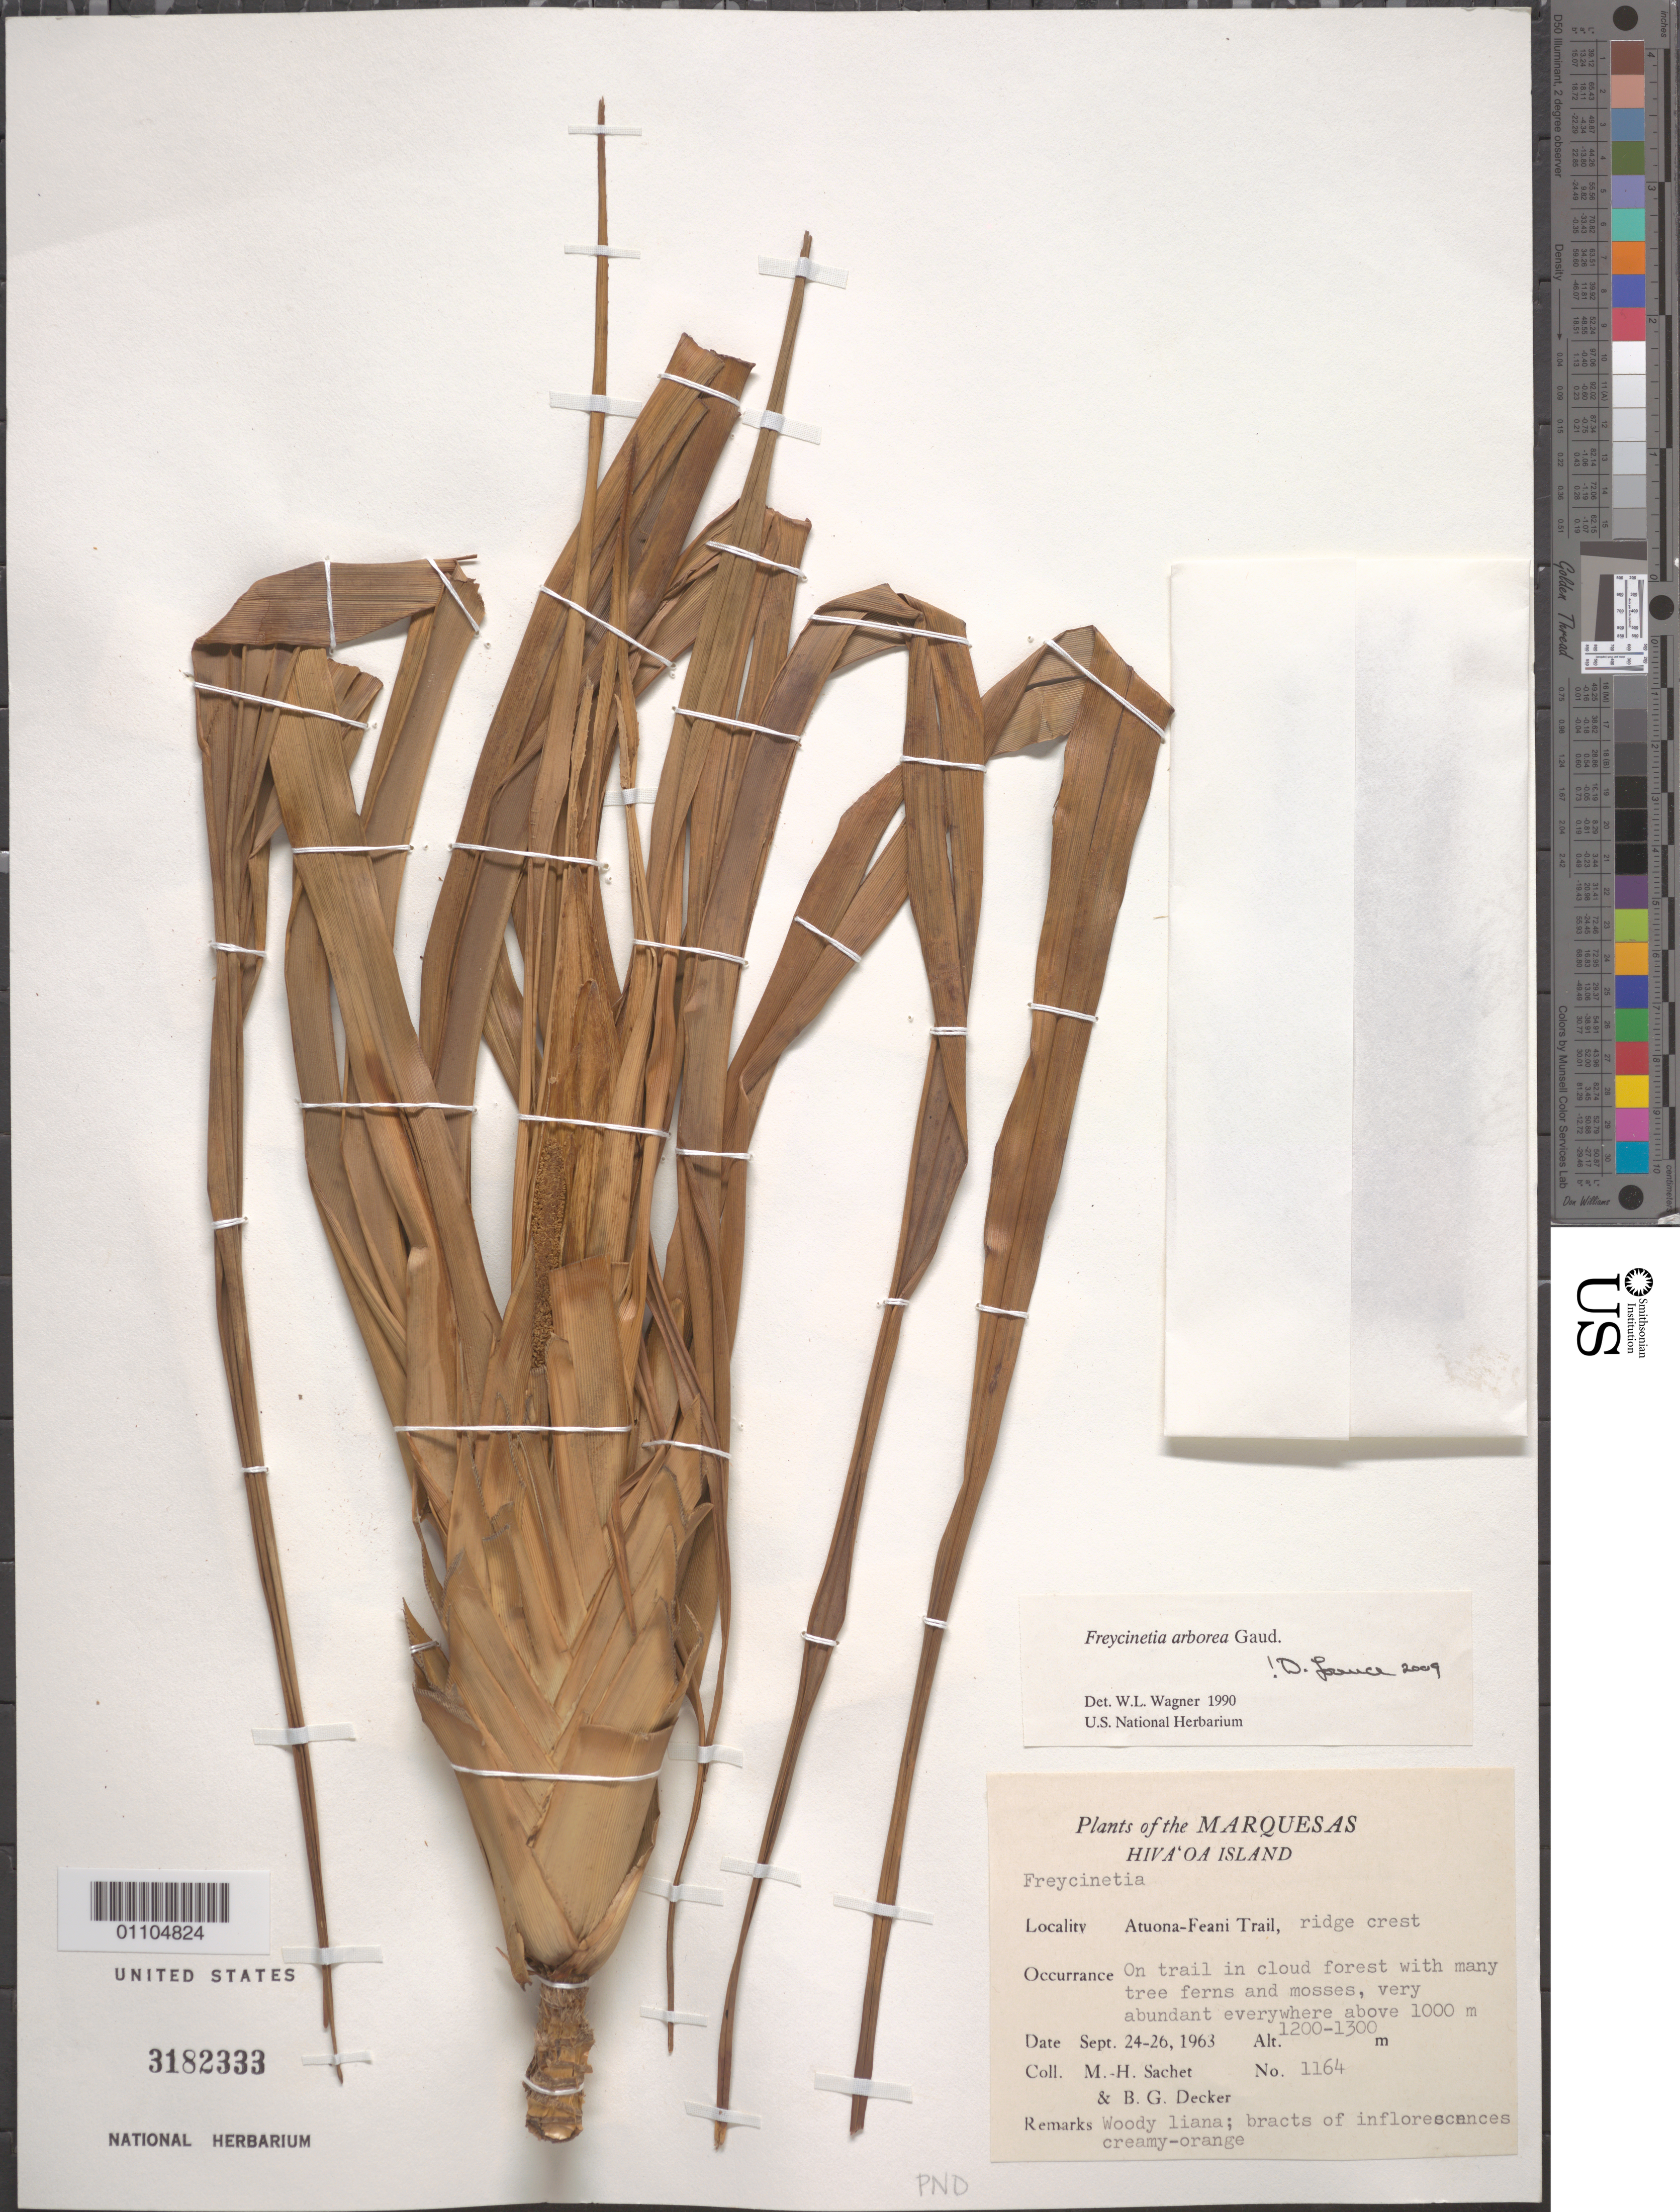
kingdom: Plantae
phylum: Tracheophyta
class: Liliopsida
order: Pandanales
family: Pandanaceae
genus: Freycinetia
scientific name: Freycinetia arborea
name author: Gaudich.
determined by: Wagner, W. L., (BOT), Smithsonian Institution - National Museum of Natural History (UNITED STATES)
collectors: M.-H. Sachet & B. G. Decker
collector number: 1164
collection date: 1963-09-24/1963-09-26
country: French Polynesia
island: Hiva Oa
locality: Atuona-Feani Trail, ridge crest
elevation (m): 1200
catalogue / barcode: US 3182333